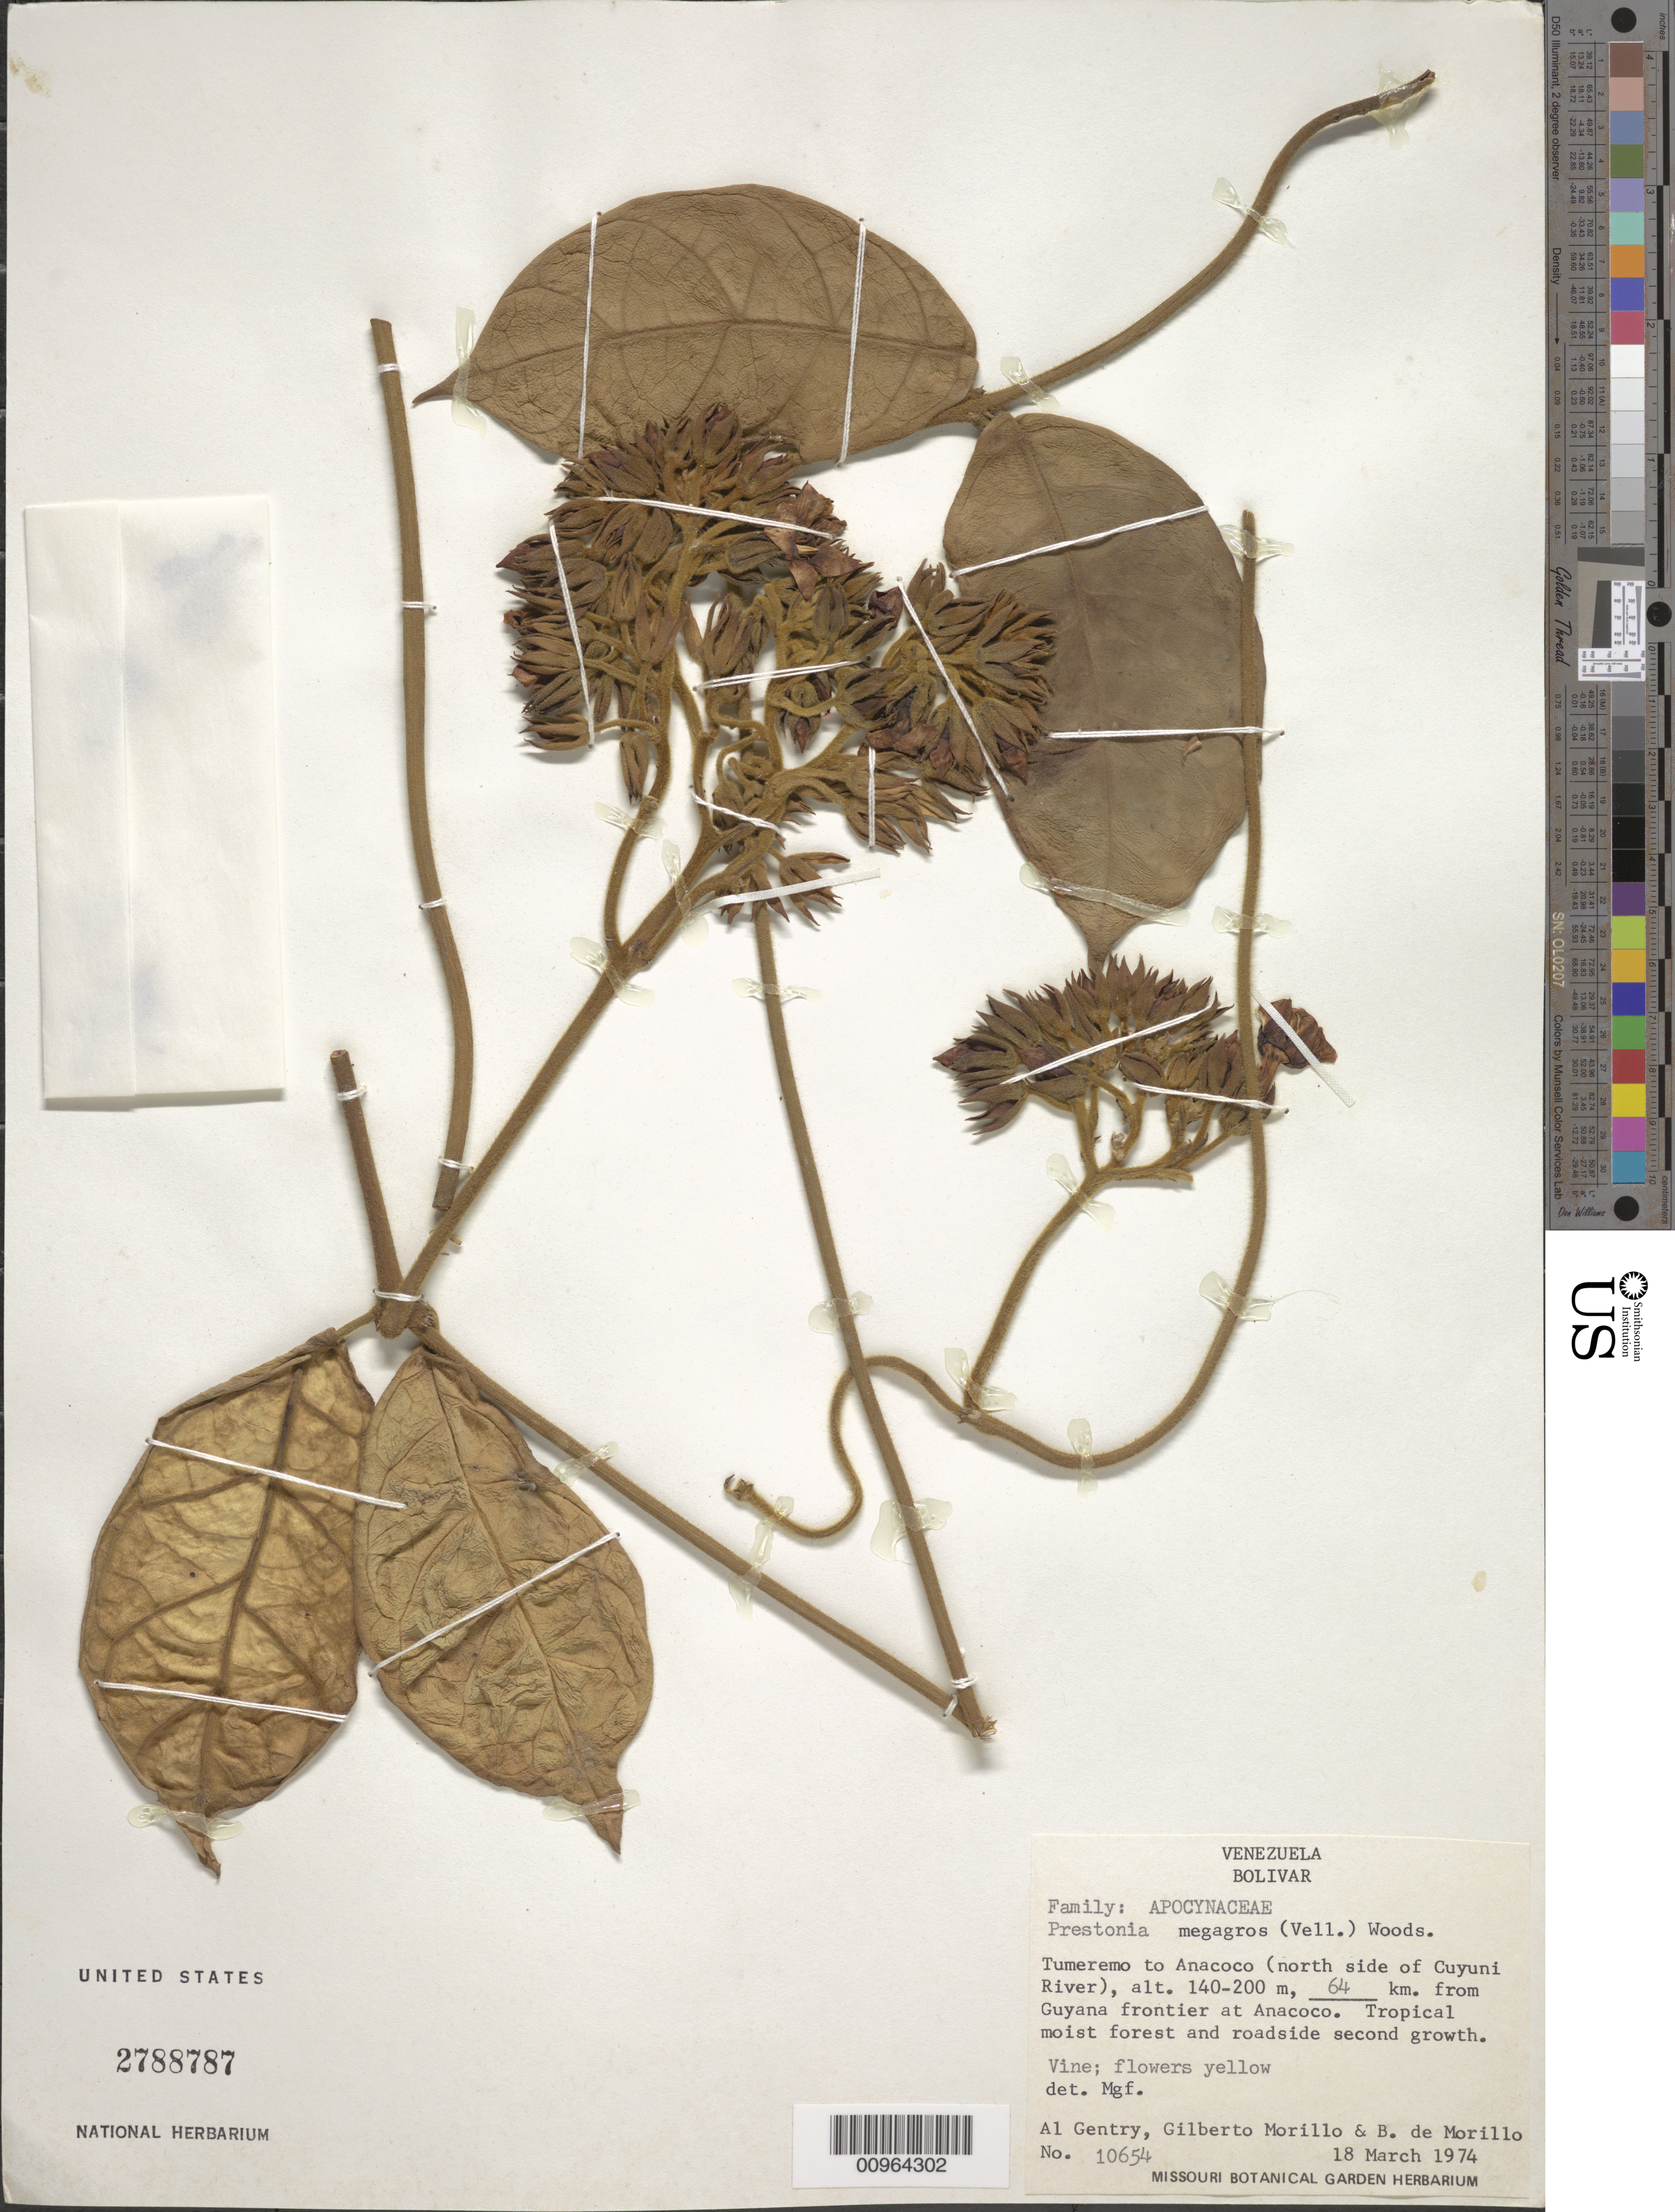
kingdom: Plantae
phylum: Tracheophyta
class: Magnoliopsida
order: Gentianales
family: Apocynaceae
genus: Prestonia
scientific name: Prestonia megagros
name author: (Vell.) Woodson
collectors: A. H. Gentry, G. N. Morillo & B. Morillo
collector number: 10654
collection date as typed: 18-Mar-74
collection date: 1974-03-18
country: Venezuela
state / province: Bolívar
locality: Tumeremo to Anacoco, N side of Cuyuni R., 64 km from Guyana frontier at Anacoco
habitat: Tropical moist forest and roadside second growth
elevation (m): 140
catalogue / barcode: US 2788787